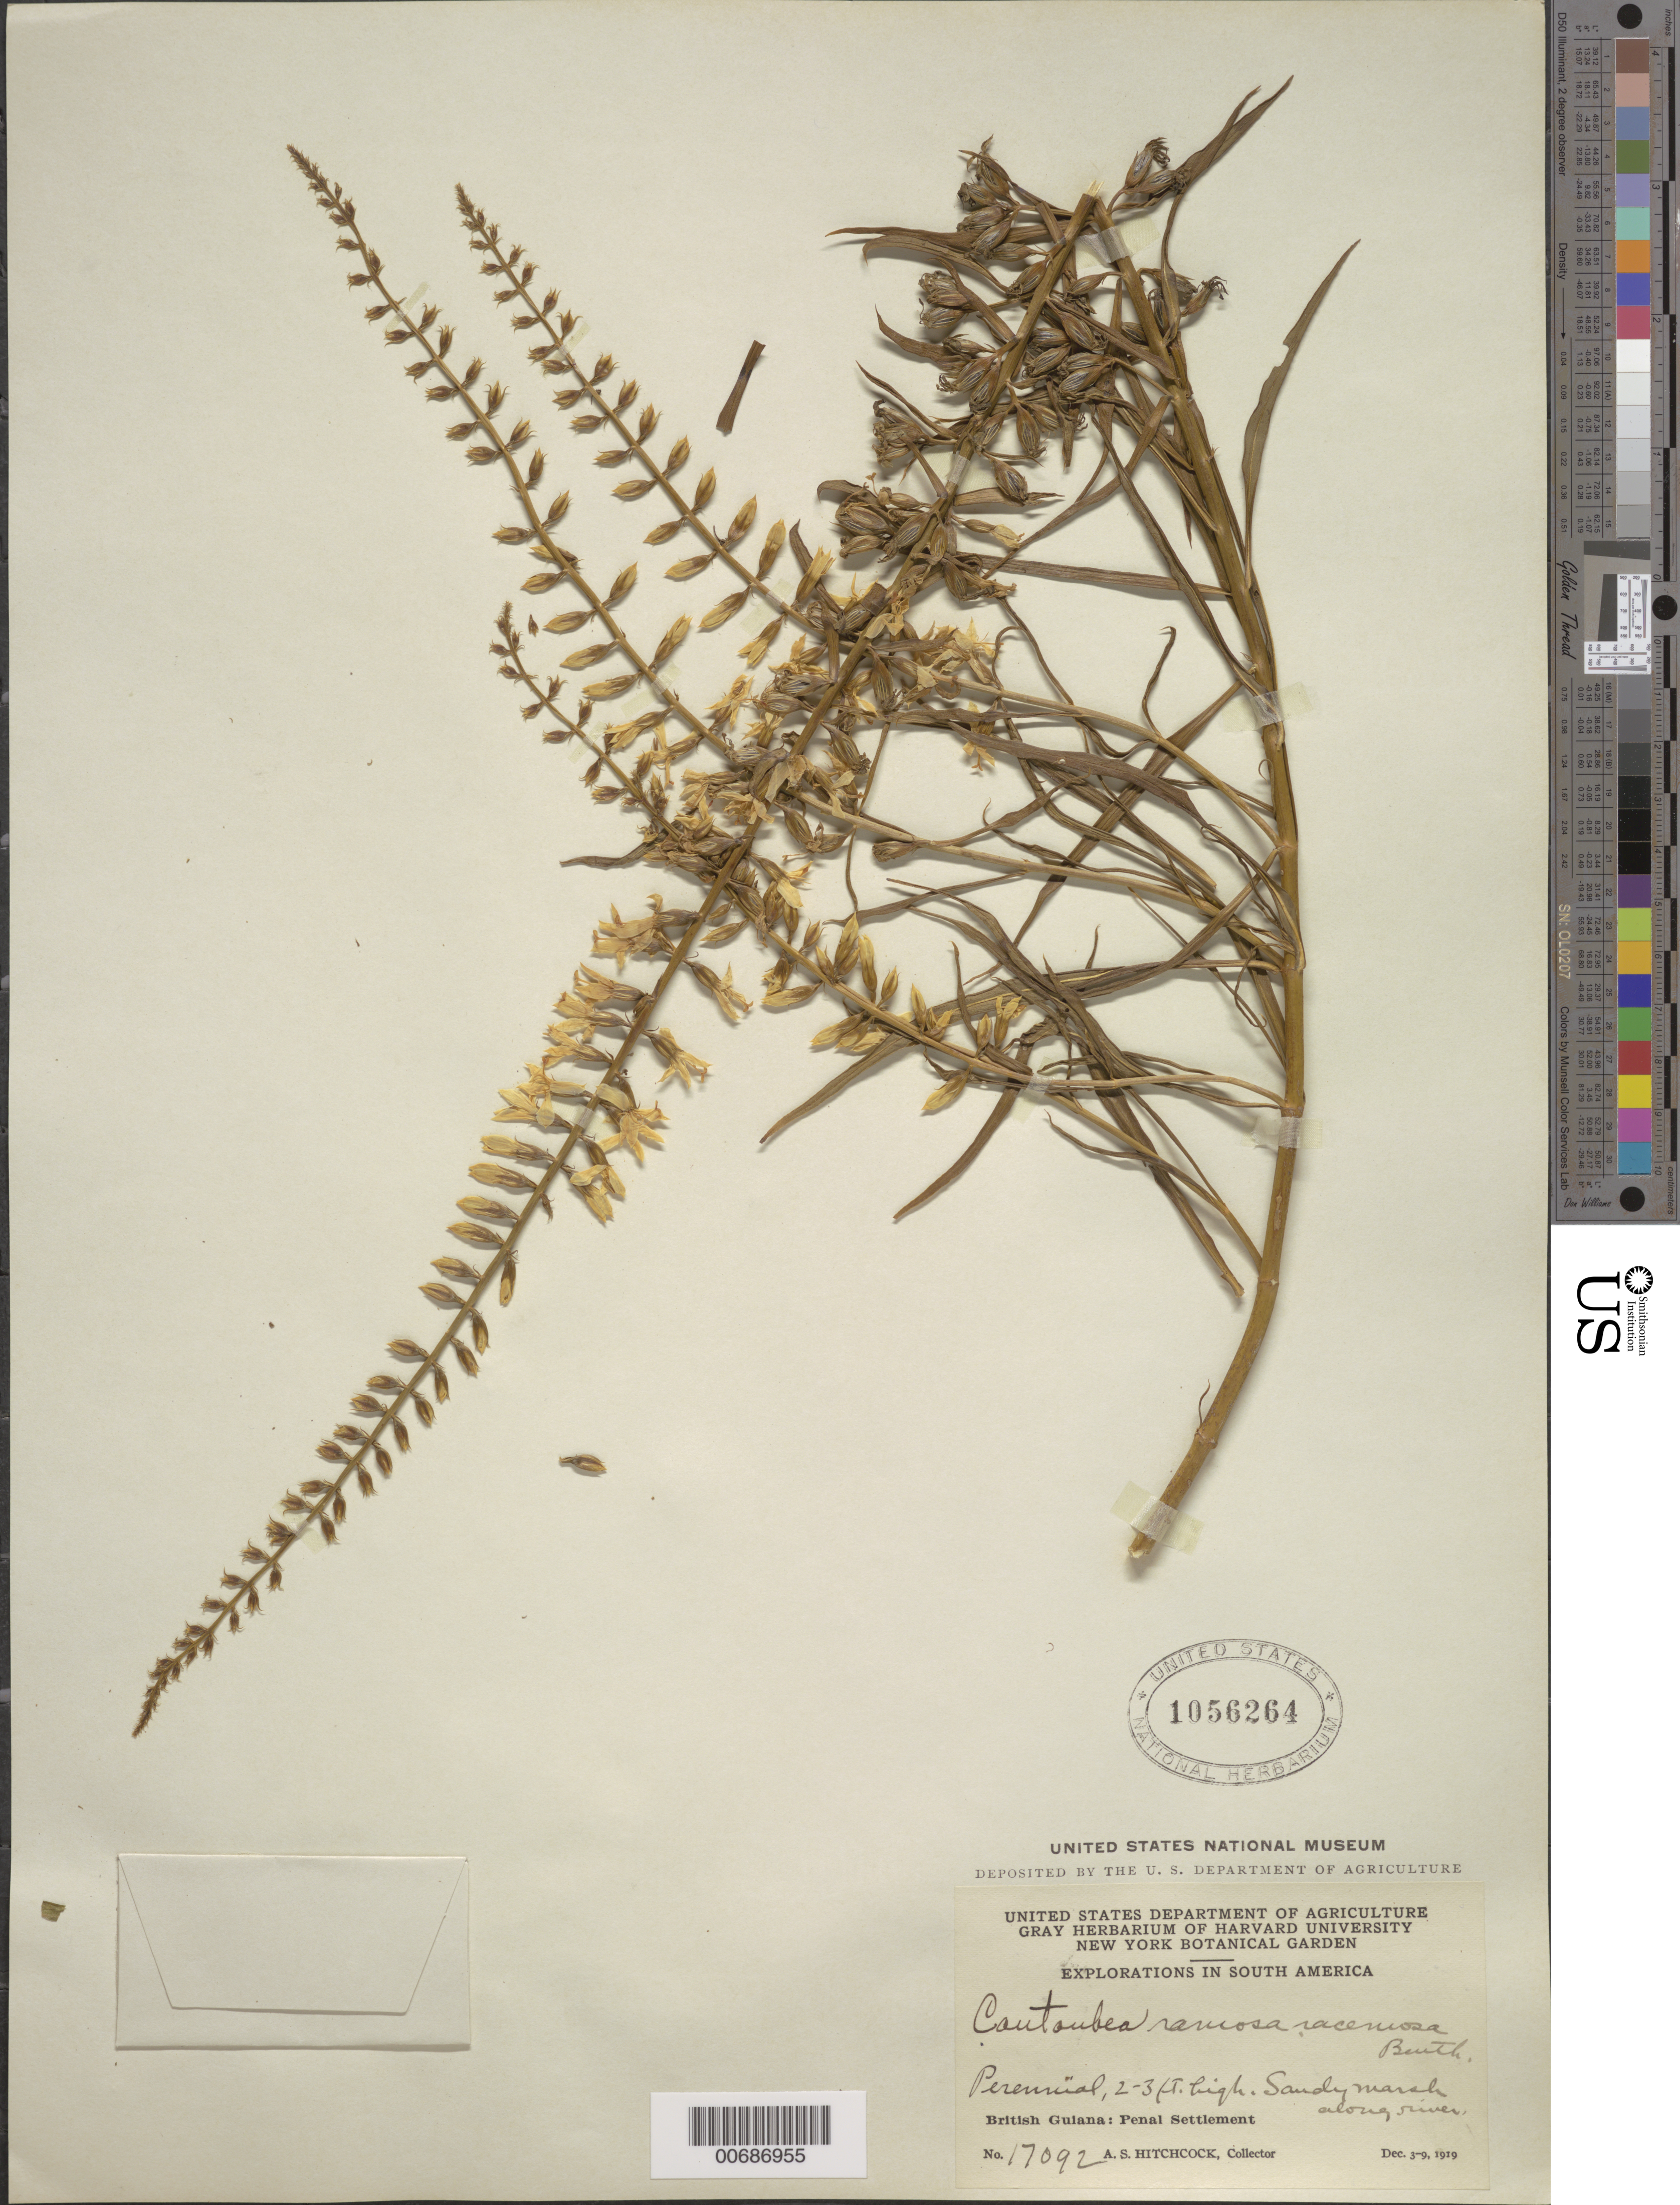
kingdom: Plantae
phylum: Tracheophyta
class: Magnoliopsida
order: Gentianales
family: Gentianaceae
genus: Coutoubea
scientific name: Coutoubea ramosa var. racemosa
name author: (G. Mey.) Benth.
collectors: A. S. Hitchcock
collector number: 17092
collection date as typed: Dec. 3-9, 1919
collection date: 1919-12-03/1919-12-09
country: Guyana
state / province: Cuyuni-Mazaruni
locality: Penal Settlement, on W side of Essequibo River, near mouth of Mazaruni River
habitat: Sandy marsh along river;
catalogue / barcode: US 1056264